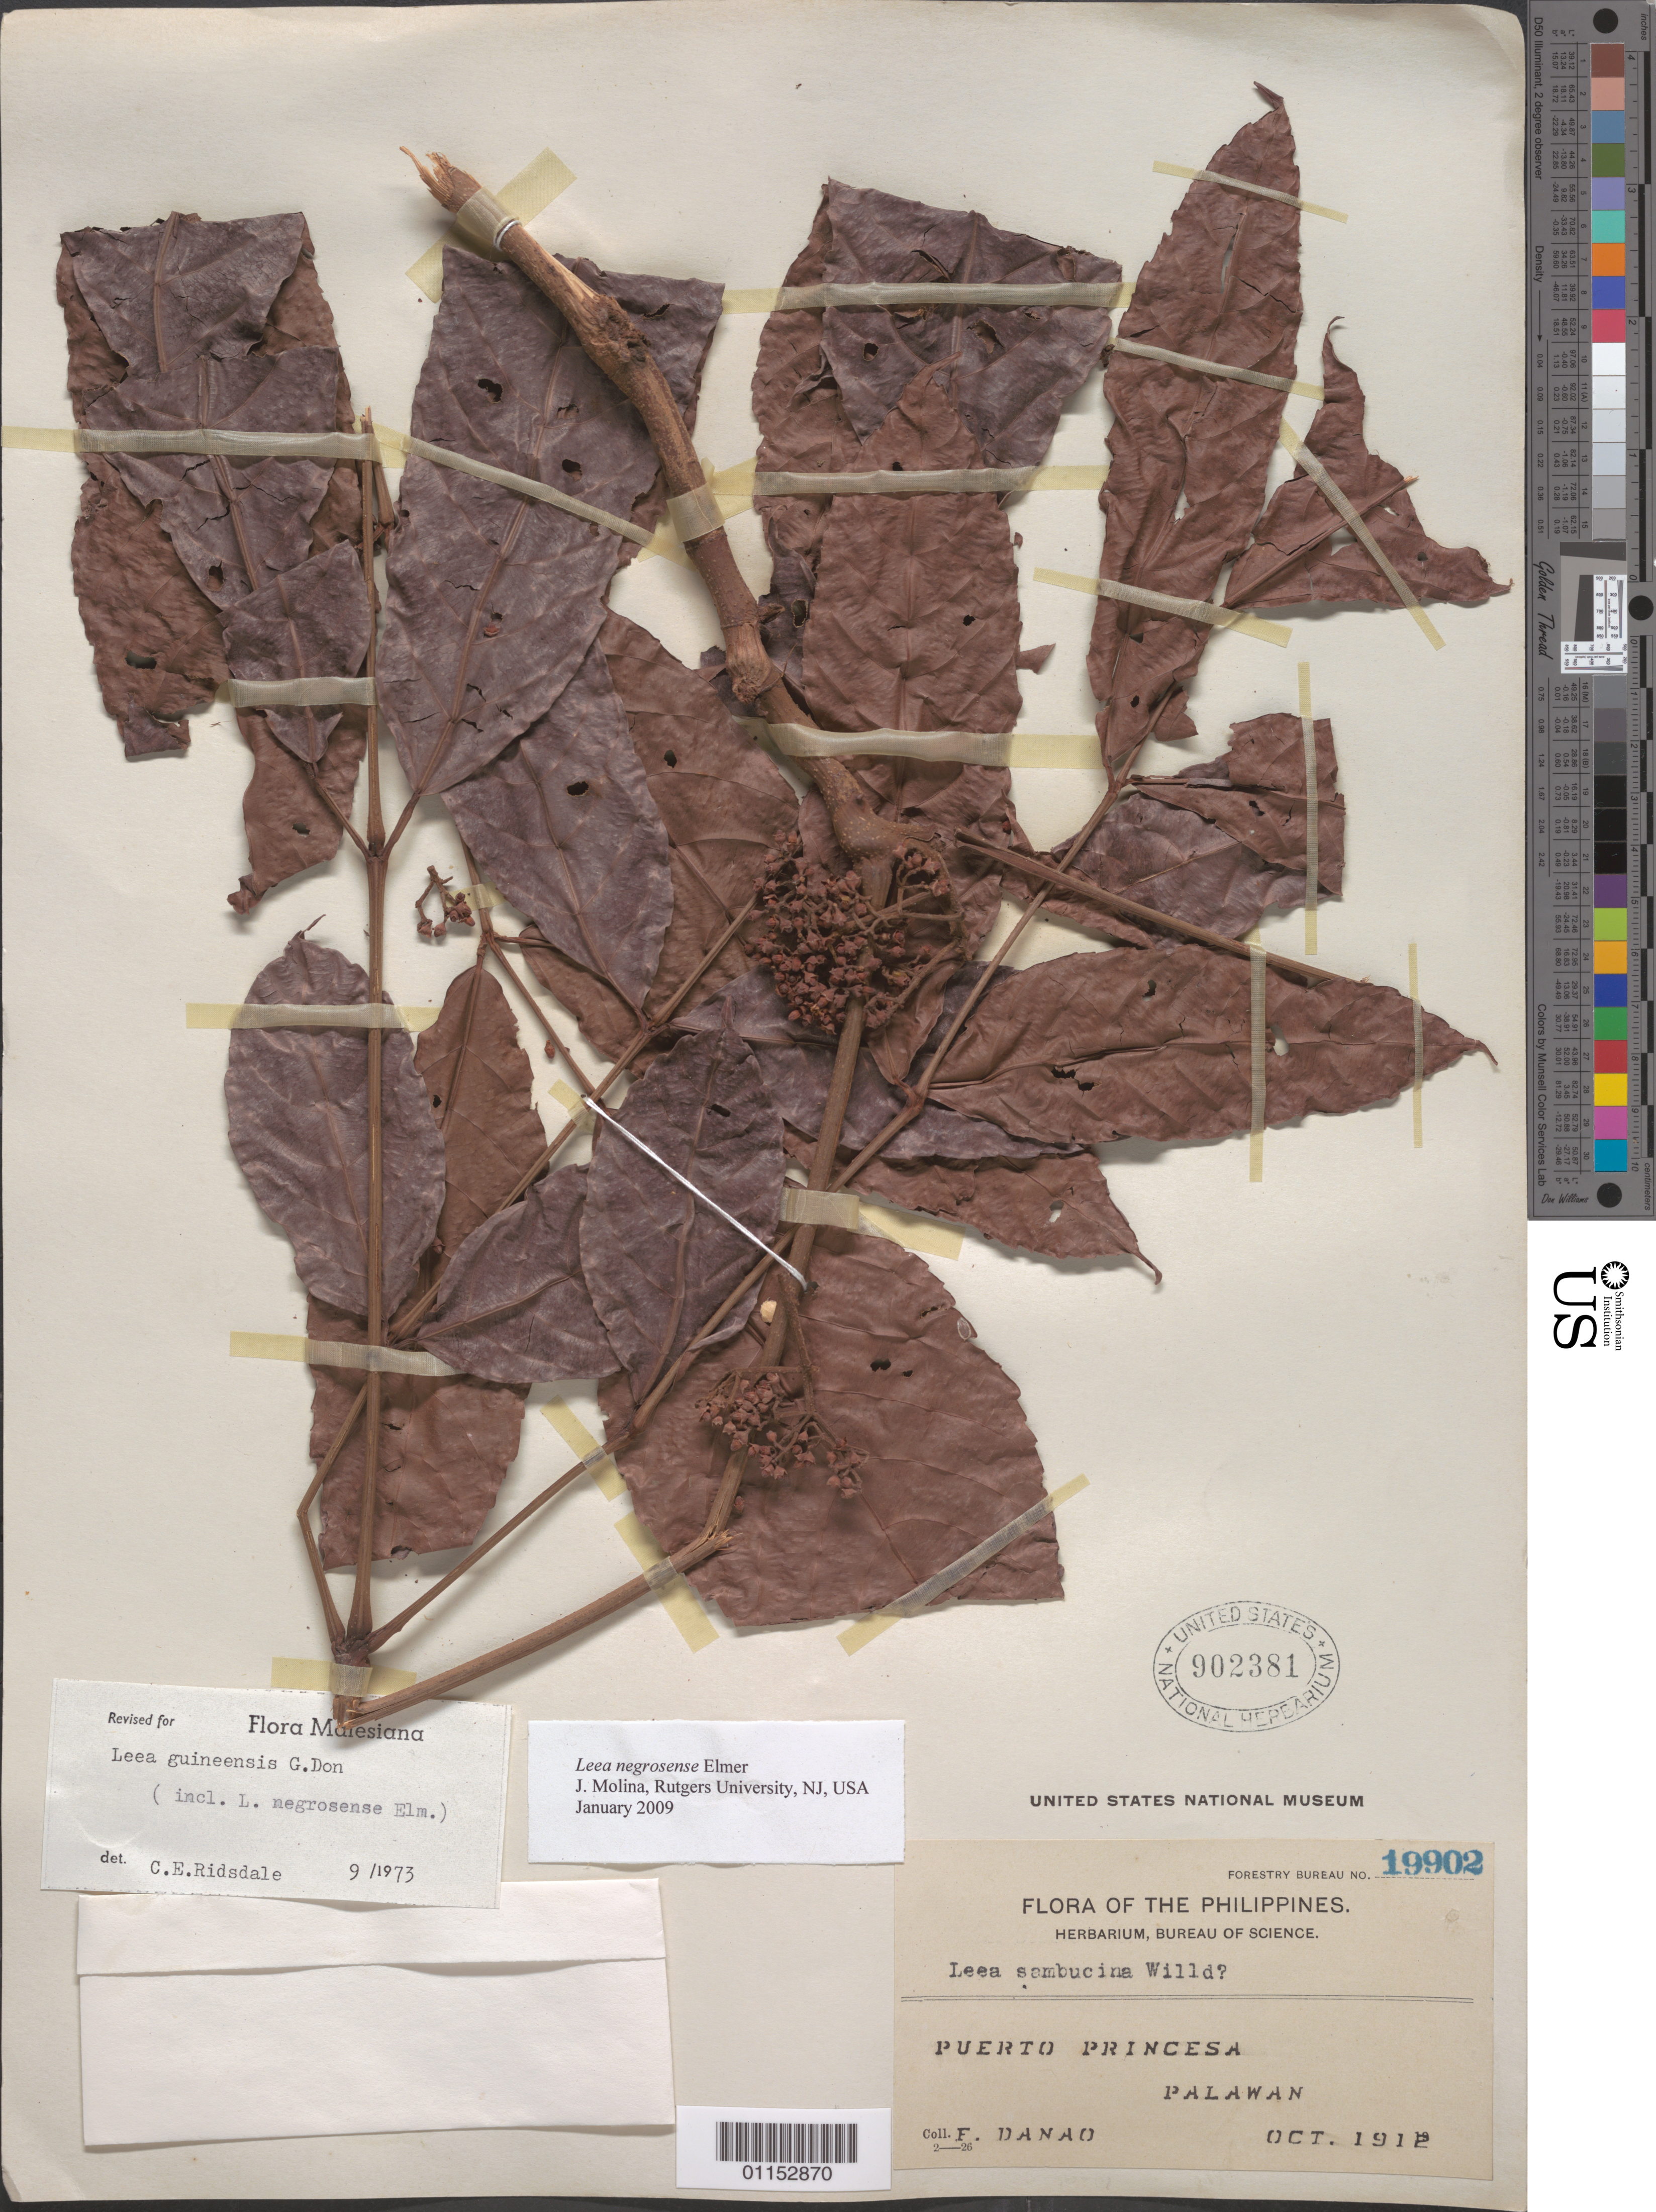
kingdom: Plantae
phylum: Tracheophyta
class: Magnoliopsida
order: Vitales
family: Vitaceae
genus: Leea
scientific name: Leea negrosensis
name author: Elmer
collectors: F. Danao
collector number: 19902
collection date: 1912-10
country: Philippines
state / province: Mimaropa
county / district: Palawan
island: Palawan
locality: Puerto Princesa.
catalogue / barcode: US 902381